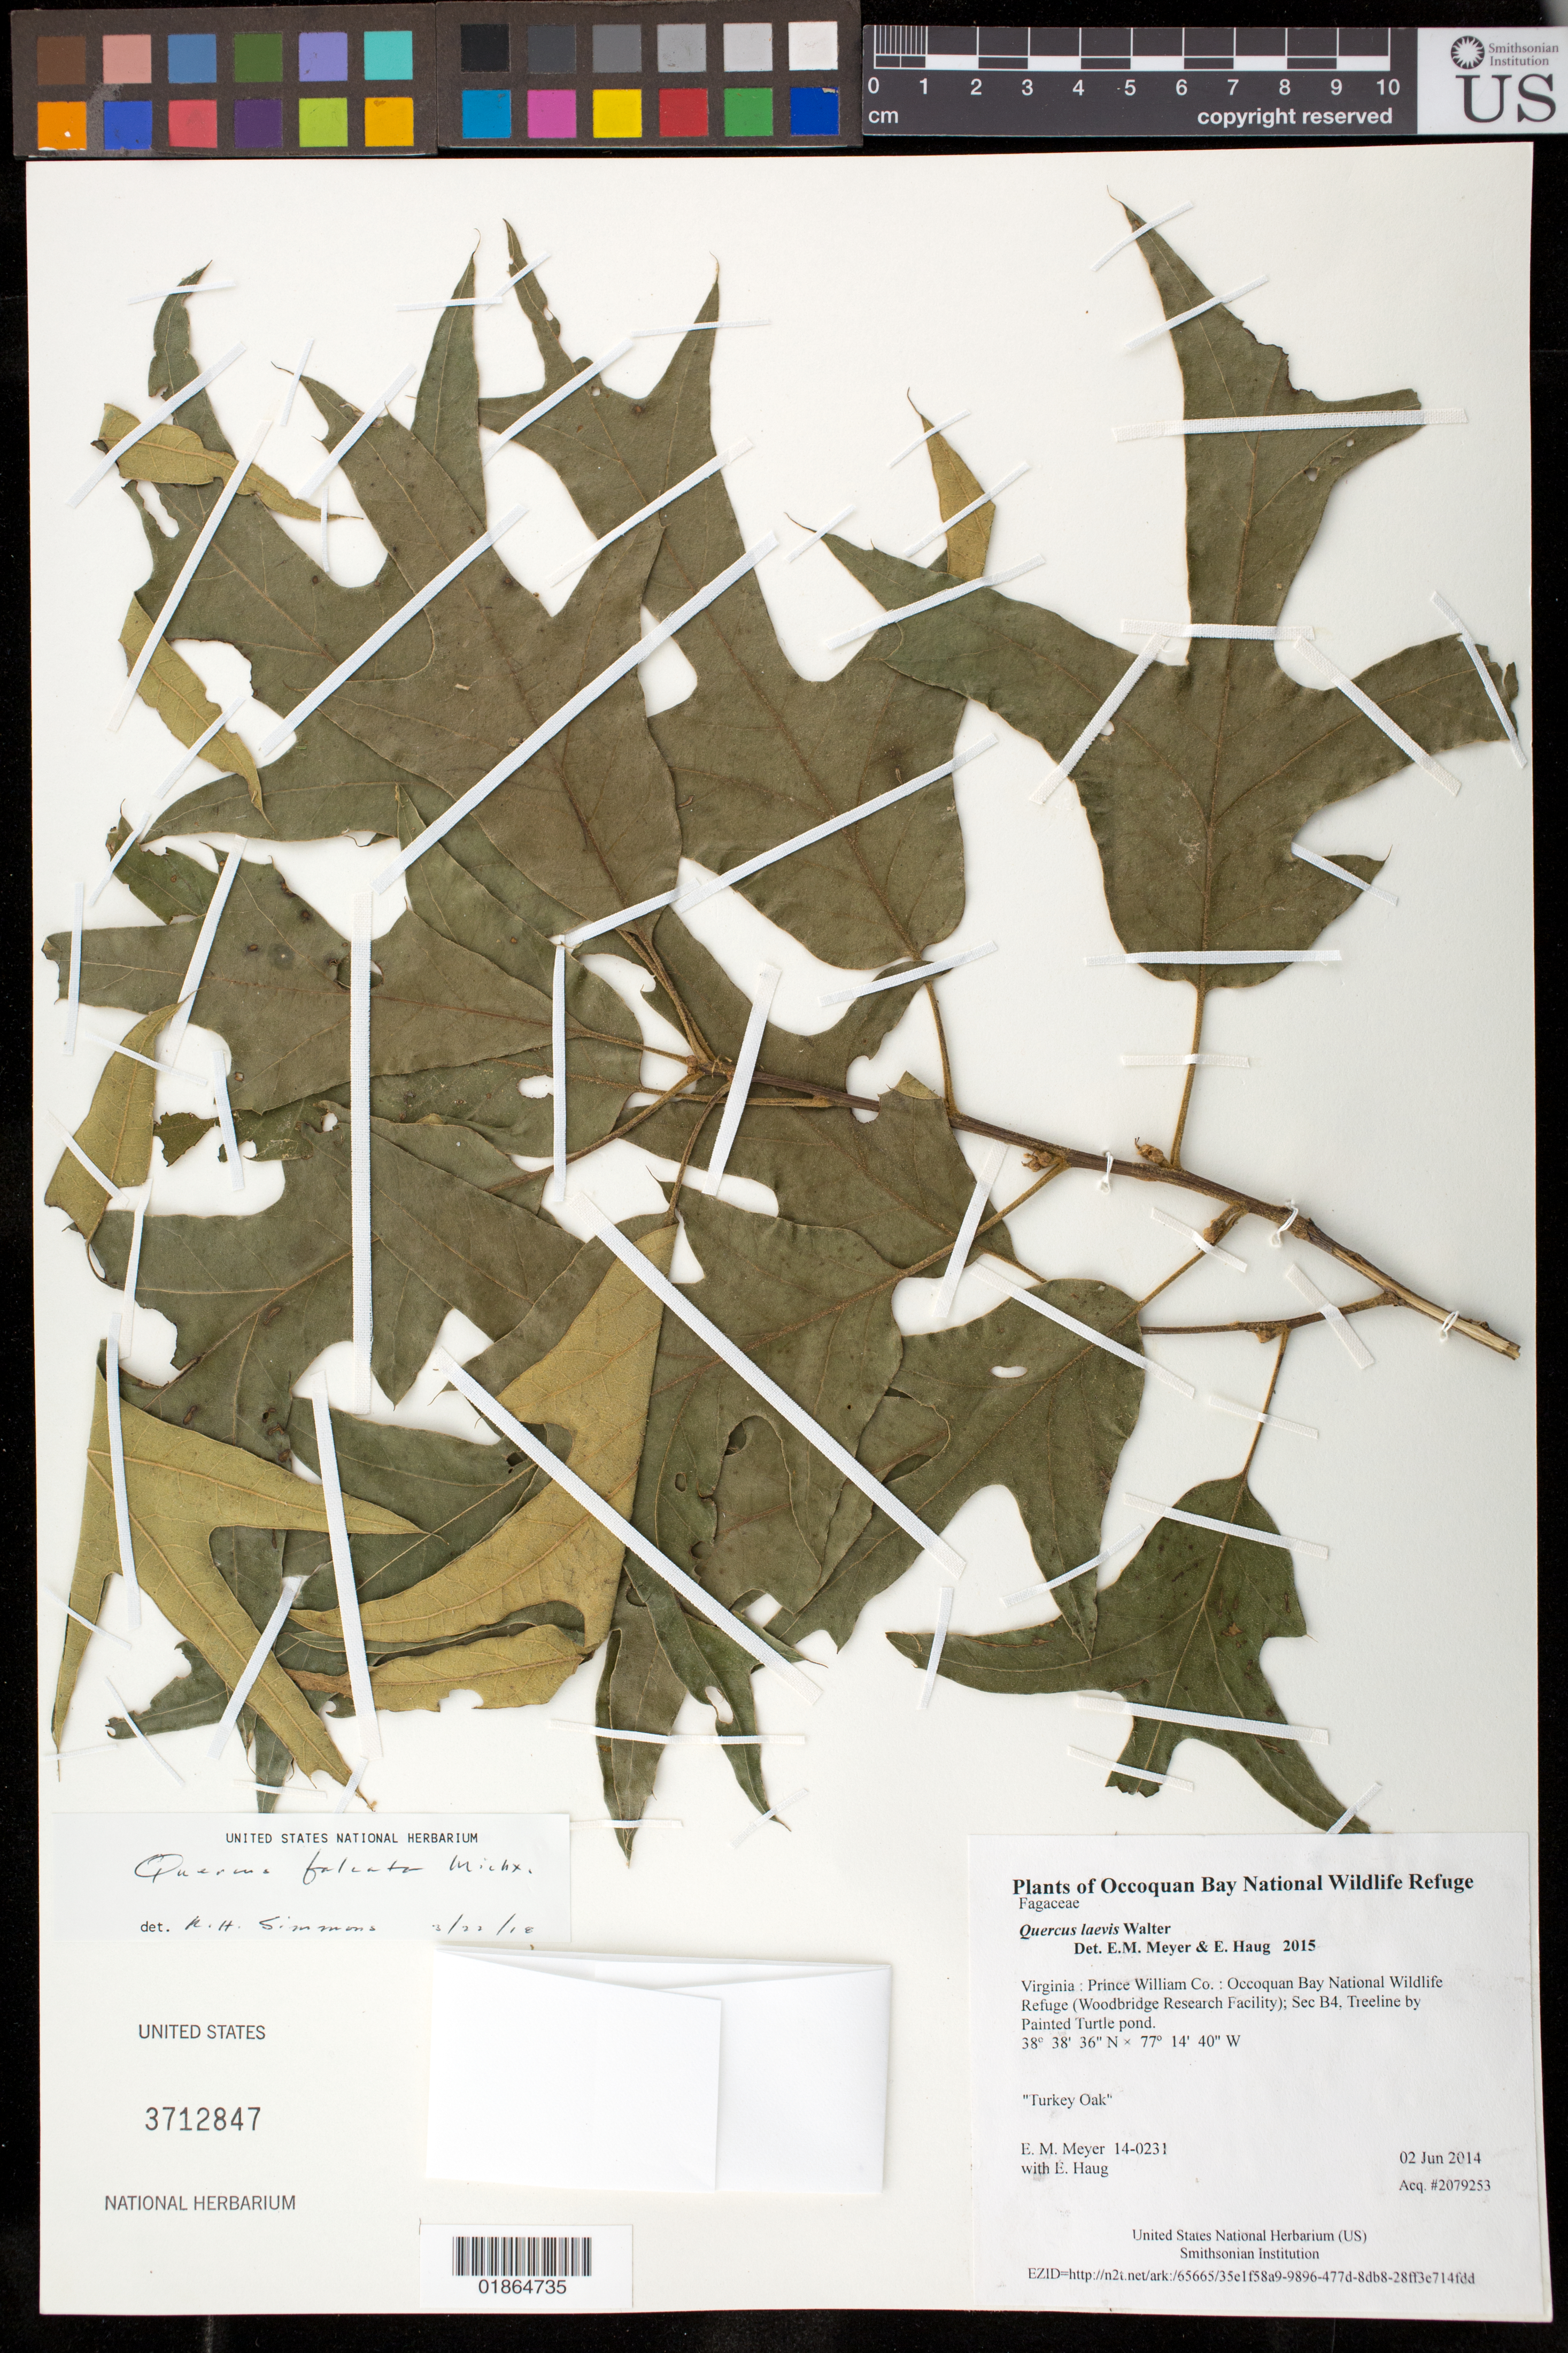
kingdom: Plantae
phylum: Tracheophyta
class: Magnoliopsida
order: Fagales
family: Fagaceae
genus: Quercus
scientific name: Quercus falcata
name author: Michx.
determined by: Simmons, R. H., (UNITED STATES)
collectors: E. M. Meyer & E. Haug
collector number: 14-0231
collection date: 2014-06-02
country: United States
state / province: Virginia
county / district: Prince William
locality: Occoquan Bay National Wildlife Refuge (Woodbridge Research Facility); Sec B4, Treeline by Painted Turtle pond.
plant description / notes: Turkey Oak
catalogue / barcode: US 3712847